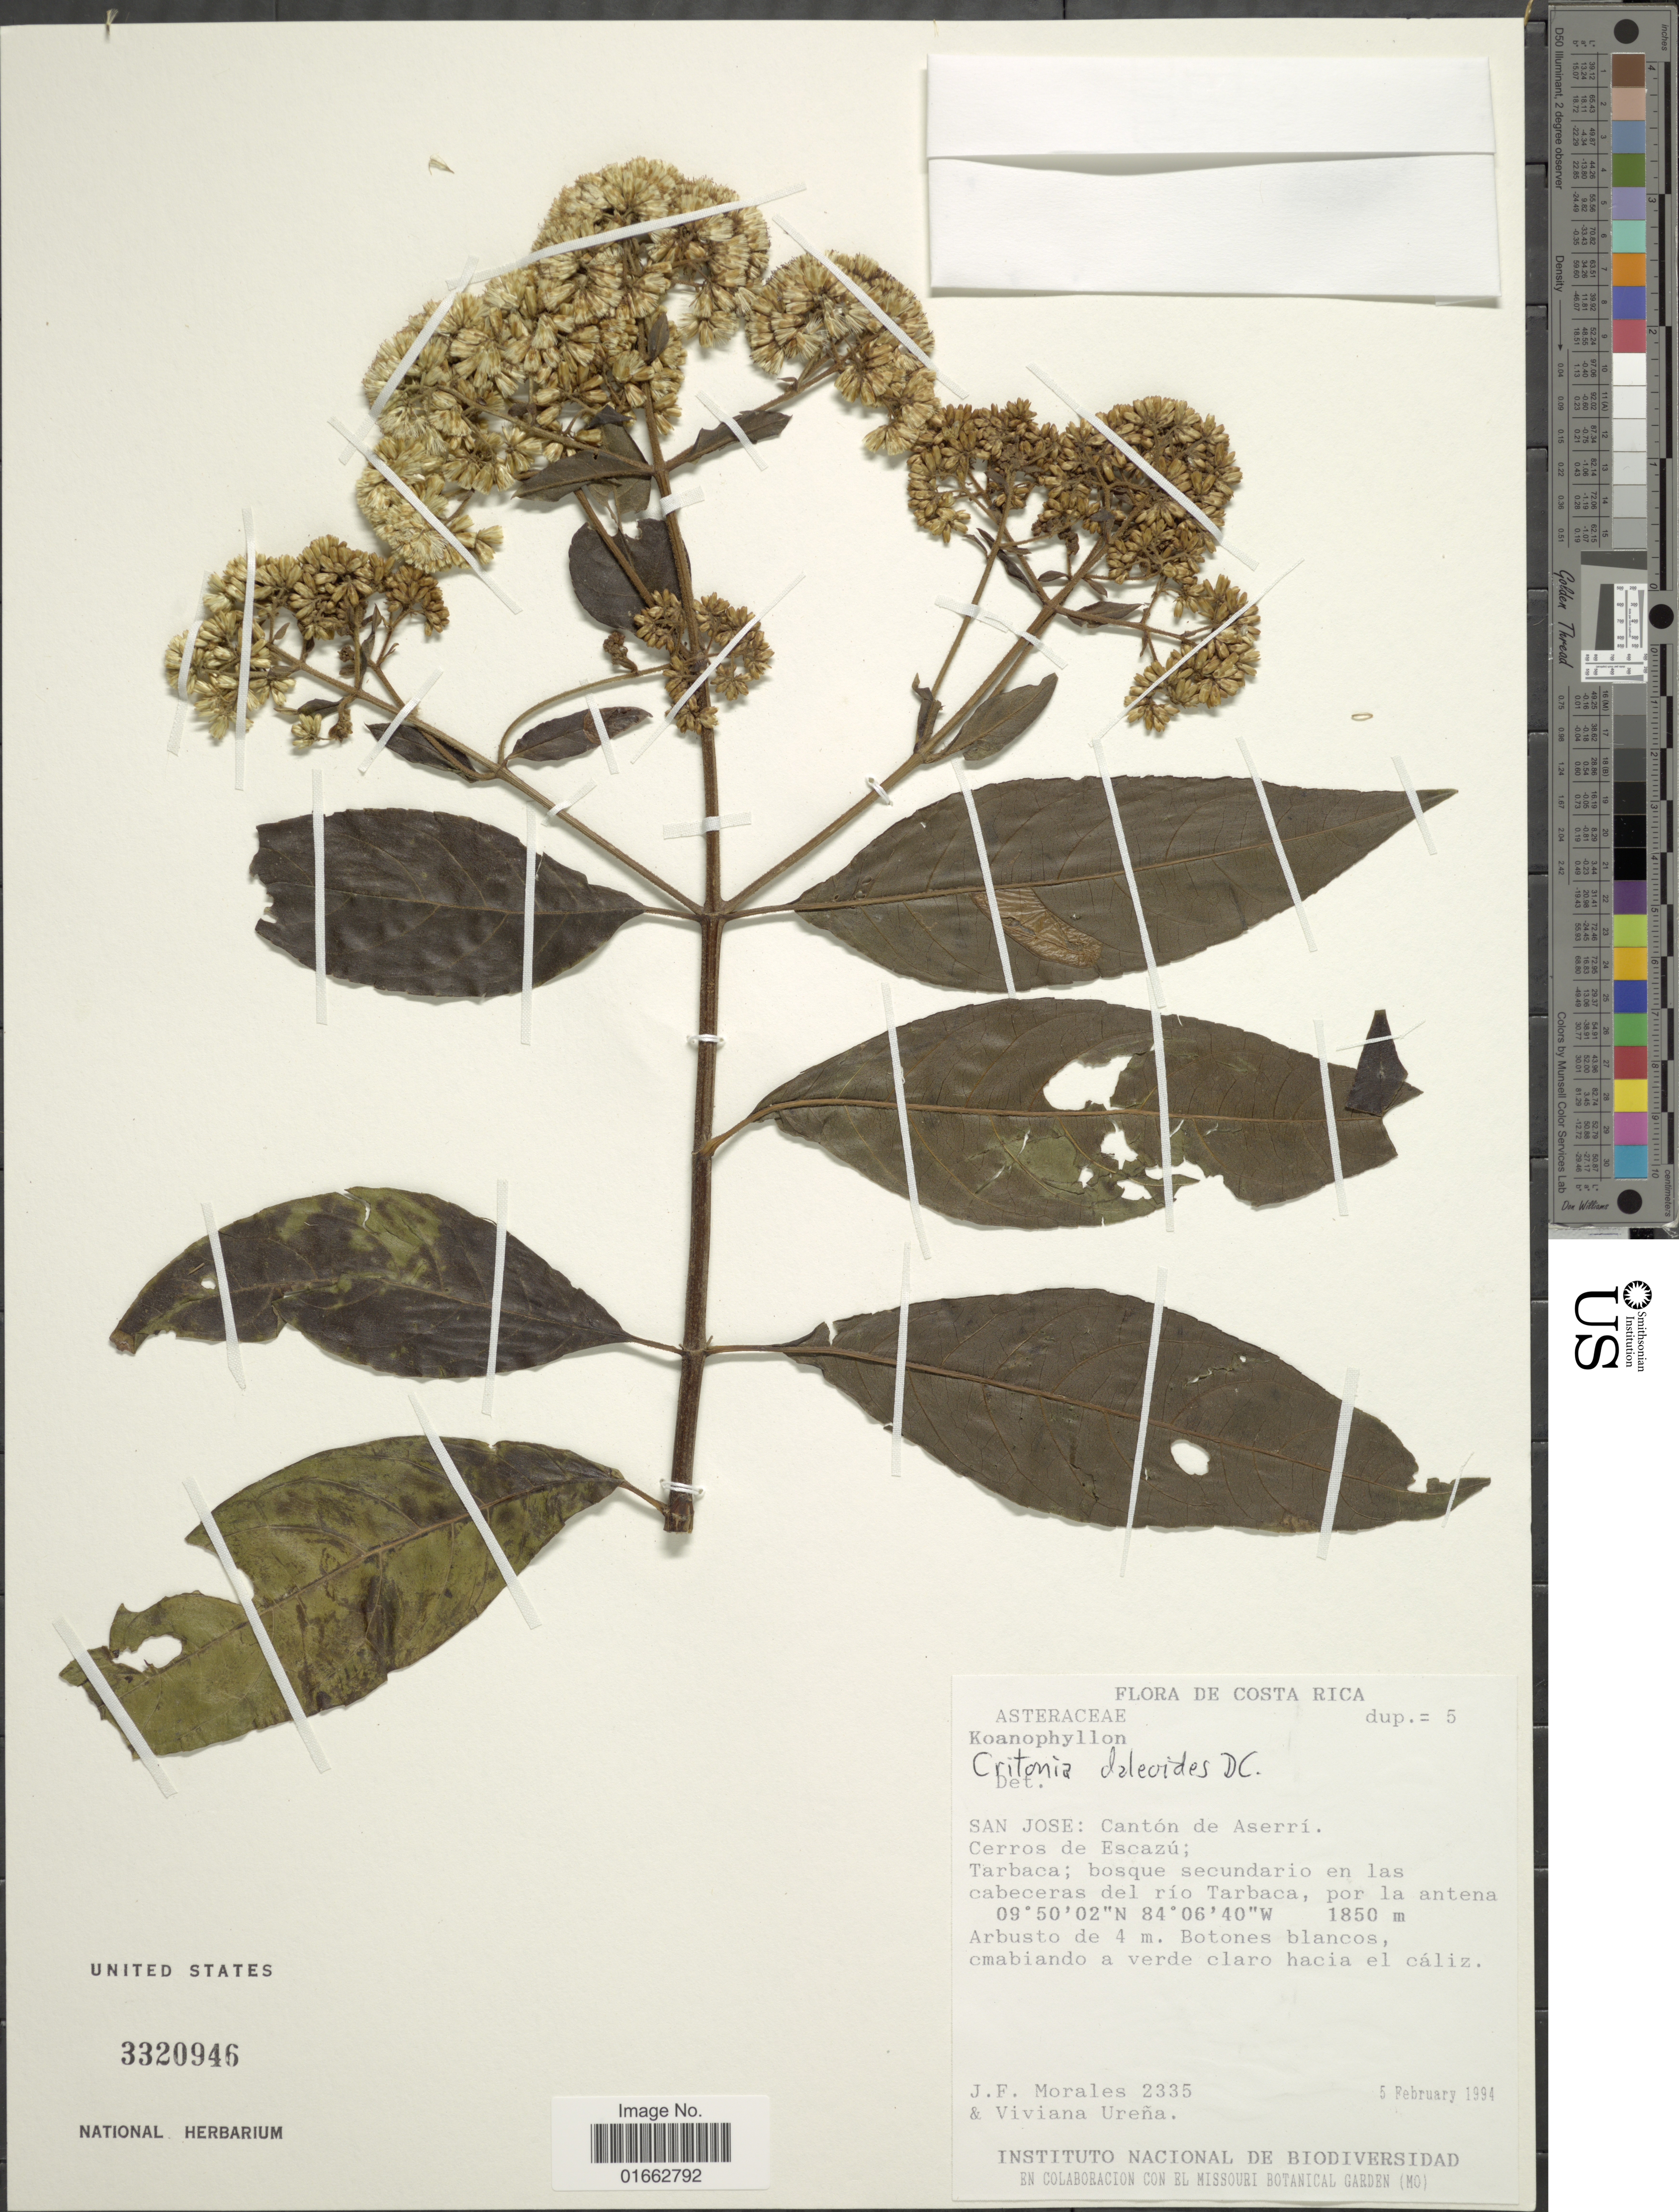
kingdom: Plantae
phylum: Tracheophyta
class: Magnoliopsida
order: Asterales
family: Asteraceae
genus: Critonia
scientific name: Critonia daleoides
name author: DC.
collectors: J. Morales & V. Ureña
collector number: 2335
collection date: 1994-02-05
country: Costa Rica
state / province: San José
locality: Cantón de Aserrí, Cerros de Escazú; Tarbaca; bosque secundario en las cabeceras del río Tarbaca, por la antena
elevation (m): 1850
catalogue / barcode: US 3320946